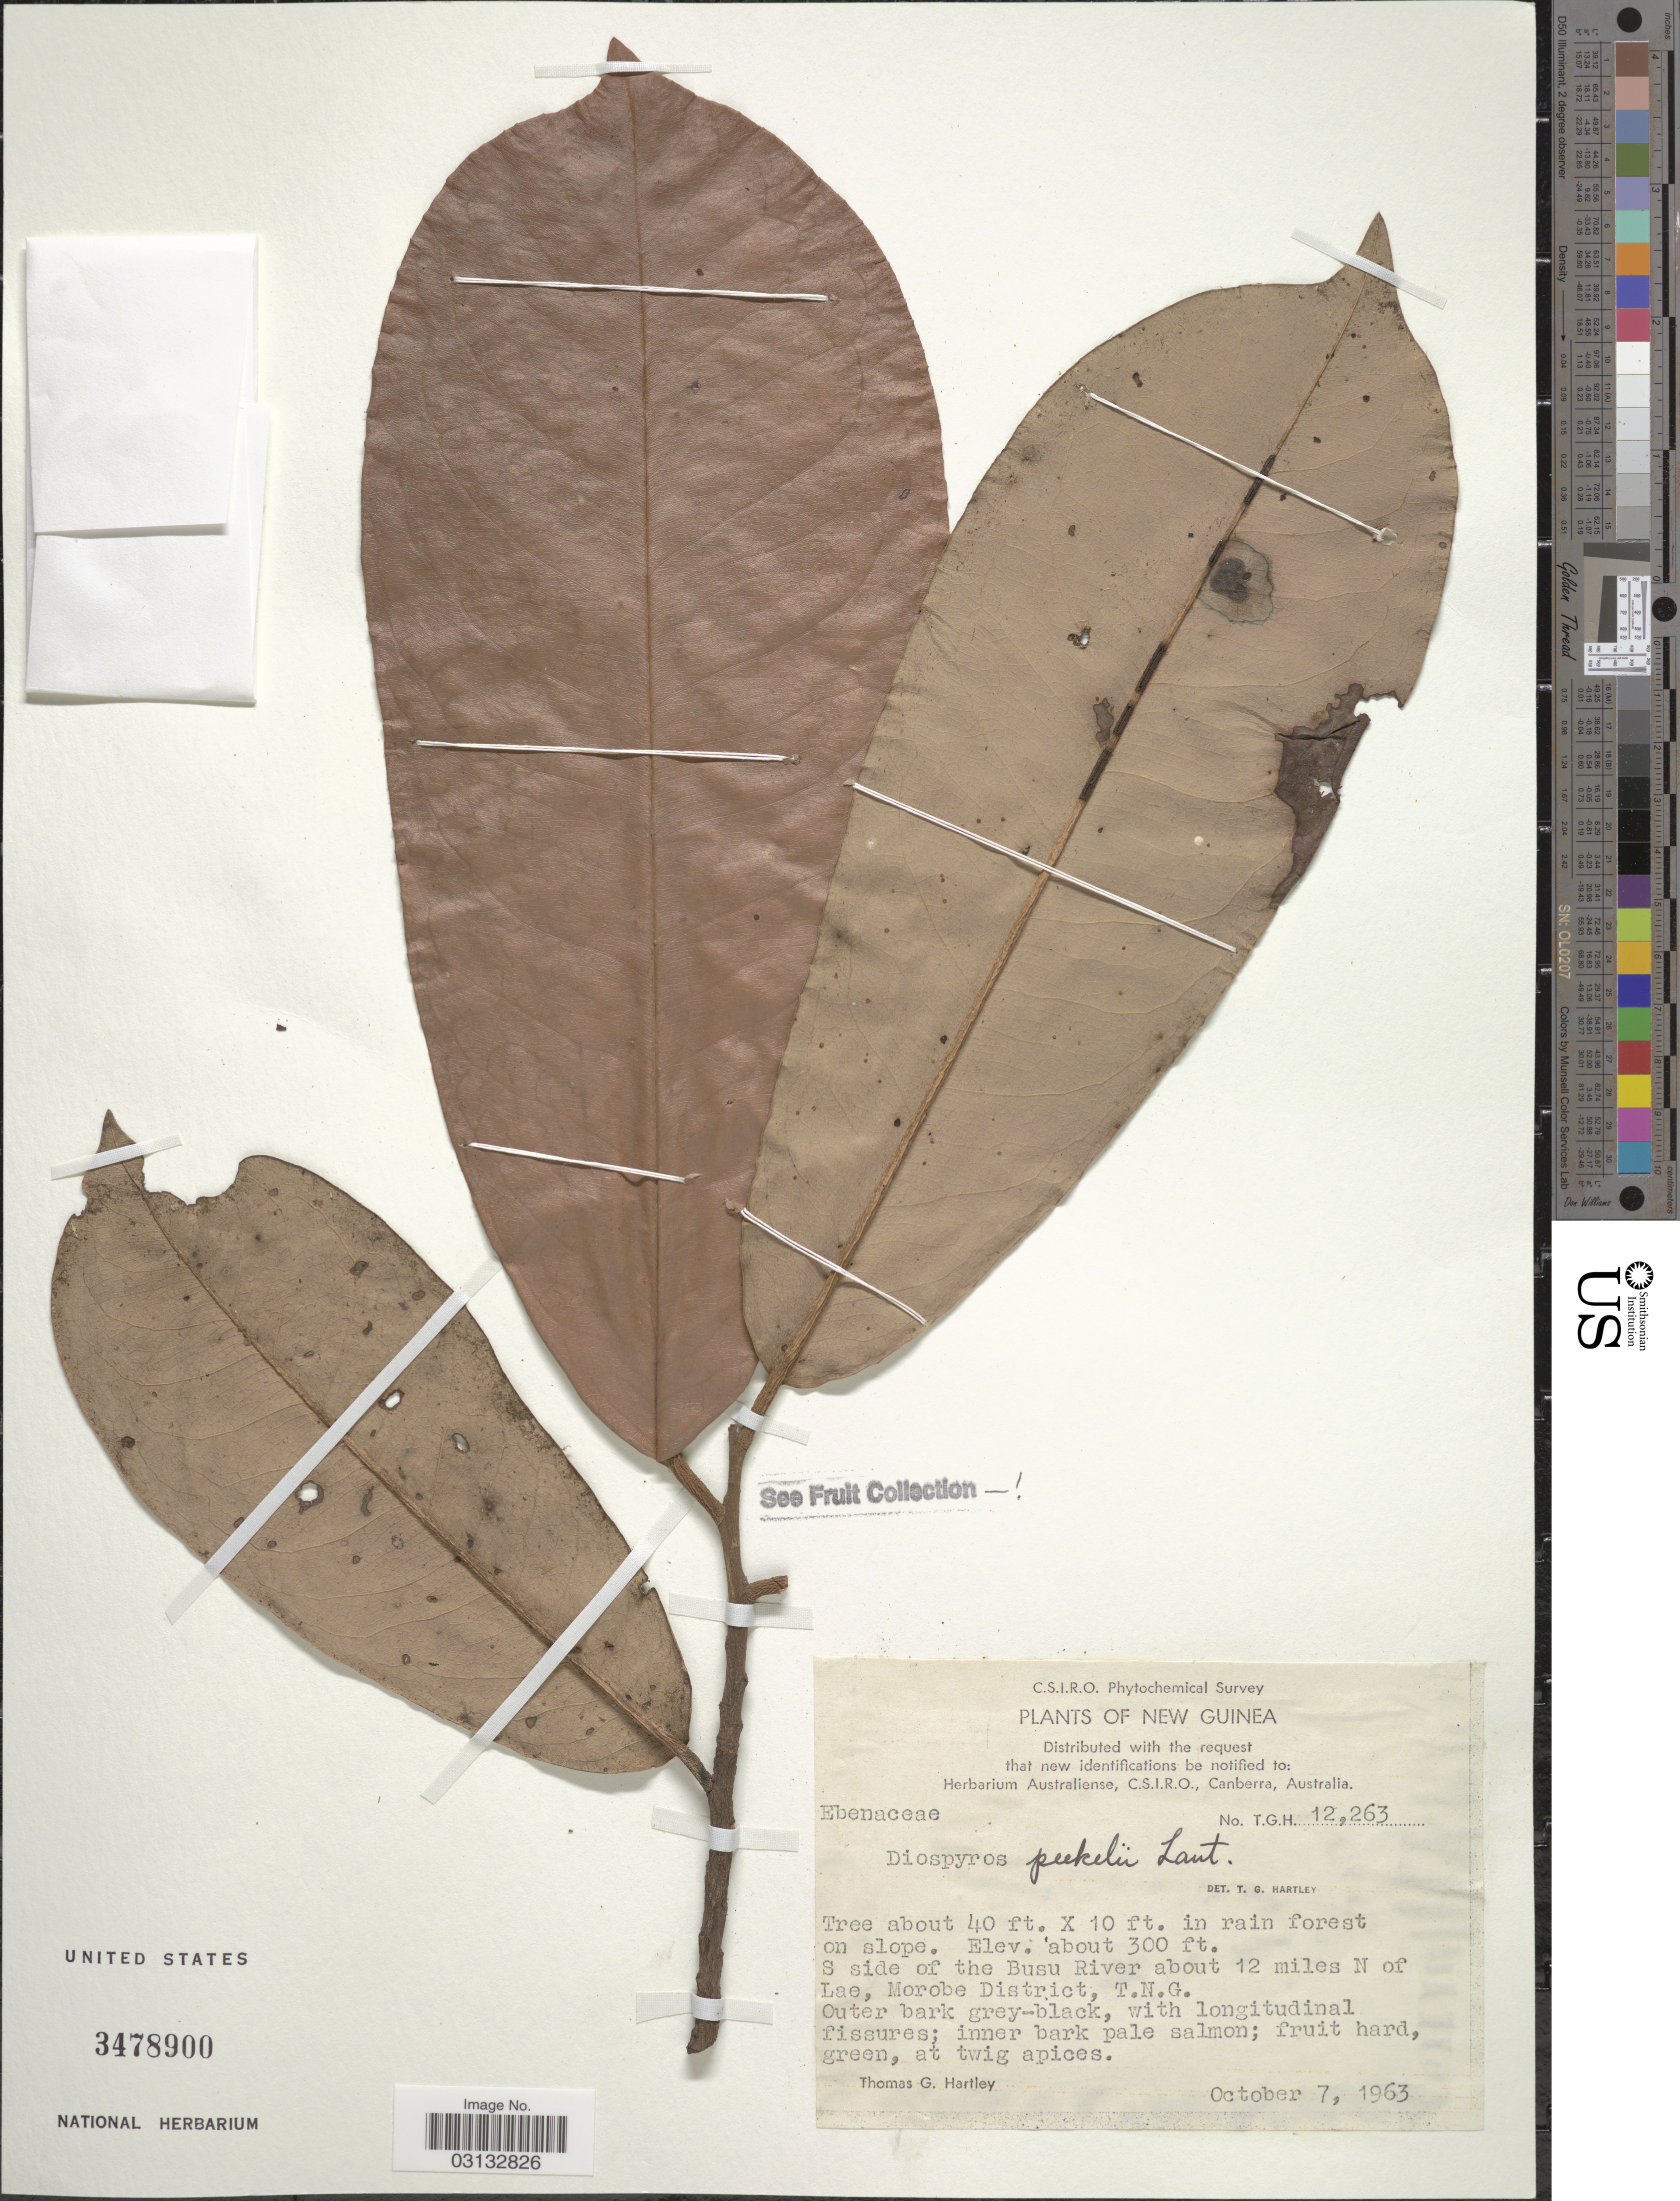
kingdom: Plantae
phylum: Tracheophyta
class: Magnoliopsida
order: Ericales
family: Ebenaceae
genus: Diospyros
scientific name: Diospyros peekelii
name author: Lauterb.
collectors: T. Hartley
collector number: TGH12263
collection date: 1963-10-07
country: Papua New Guinea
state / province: Morobe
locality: New Guinea, S side of the Busu River about 12 miles N of Lae, Morobe District, T.N.G.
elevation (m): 91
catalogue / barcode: US 3478900